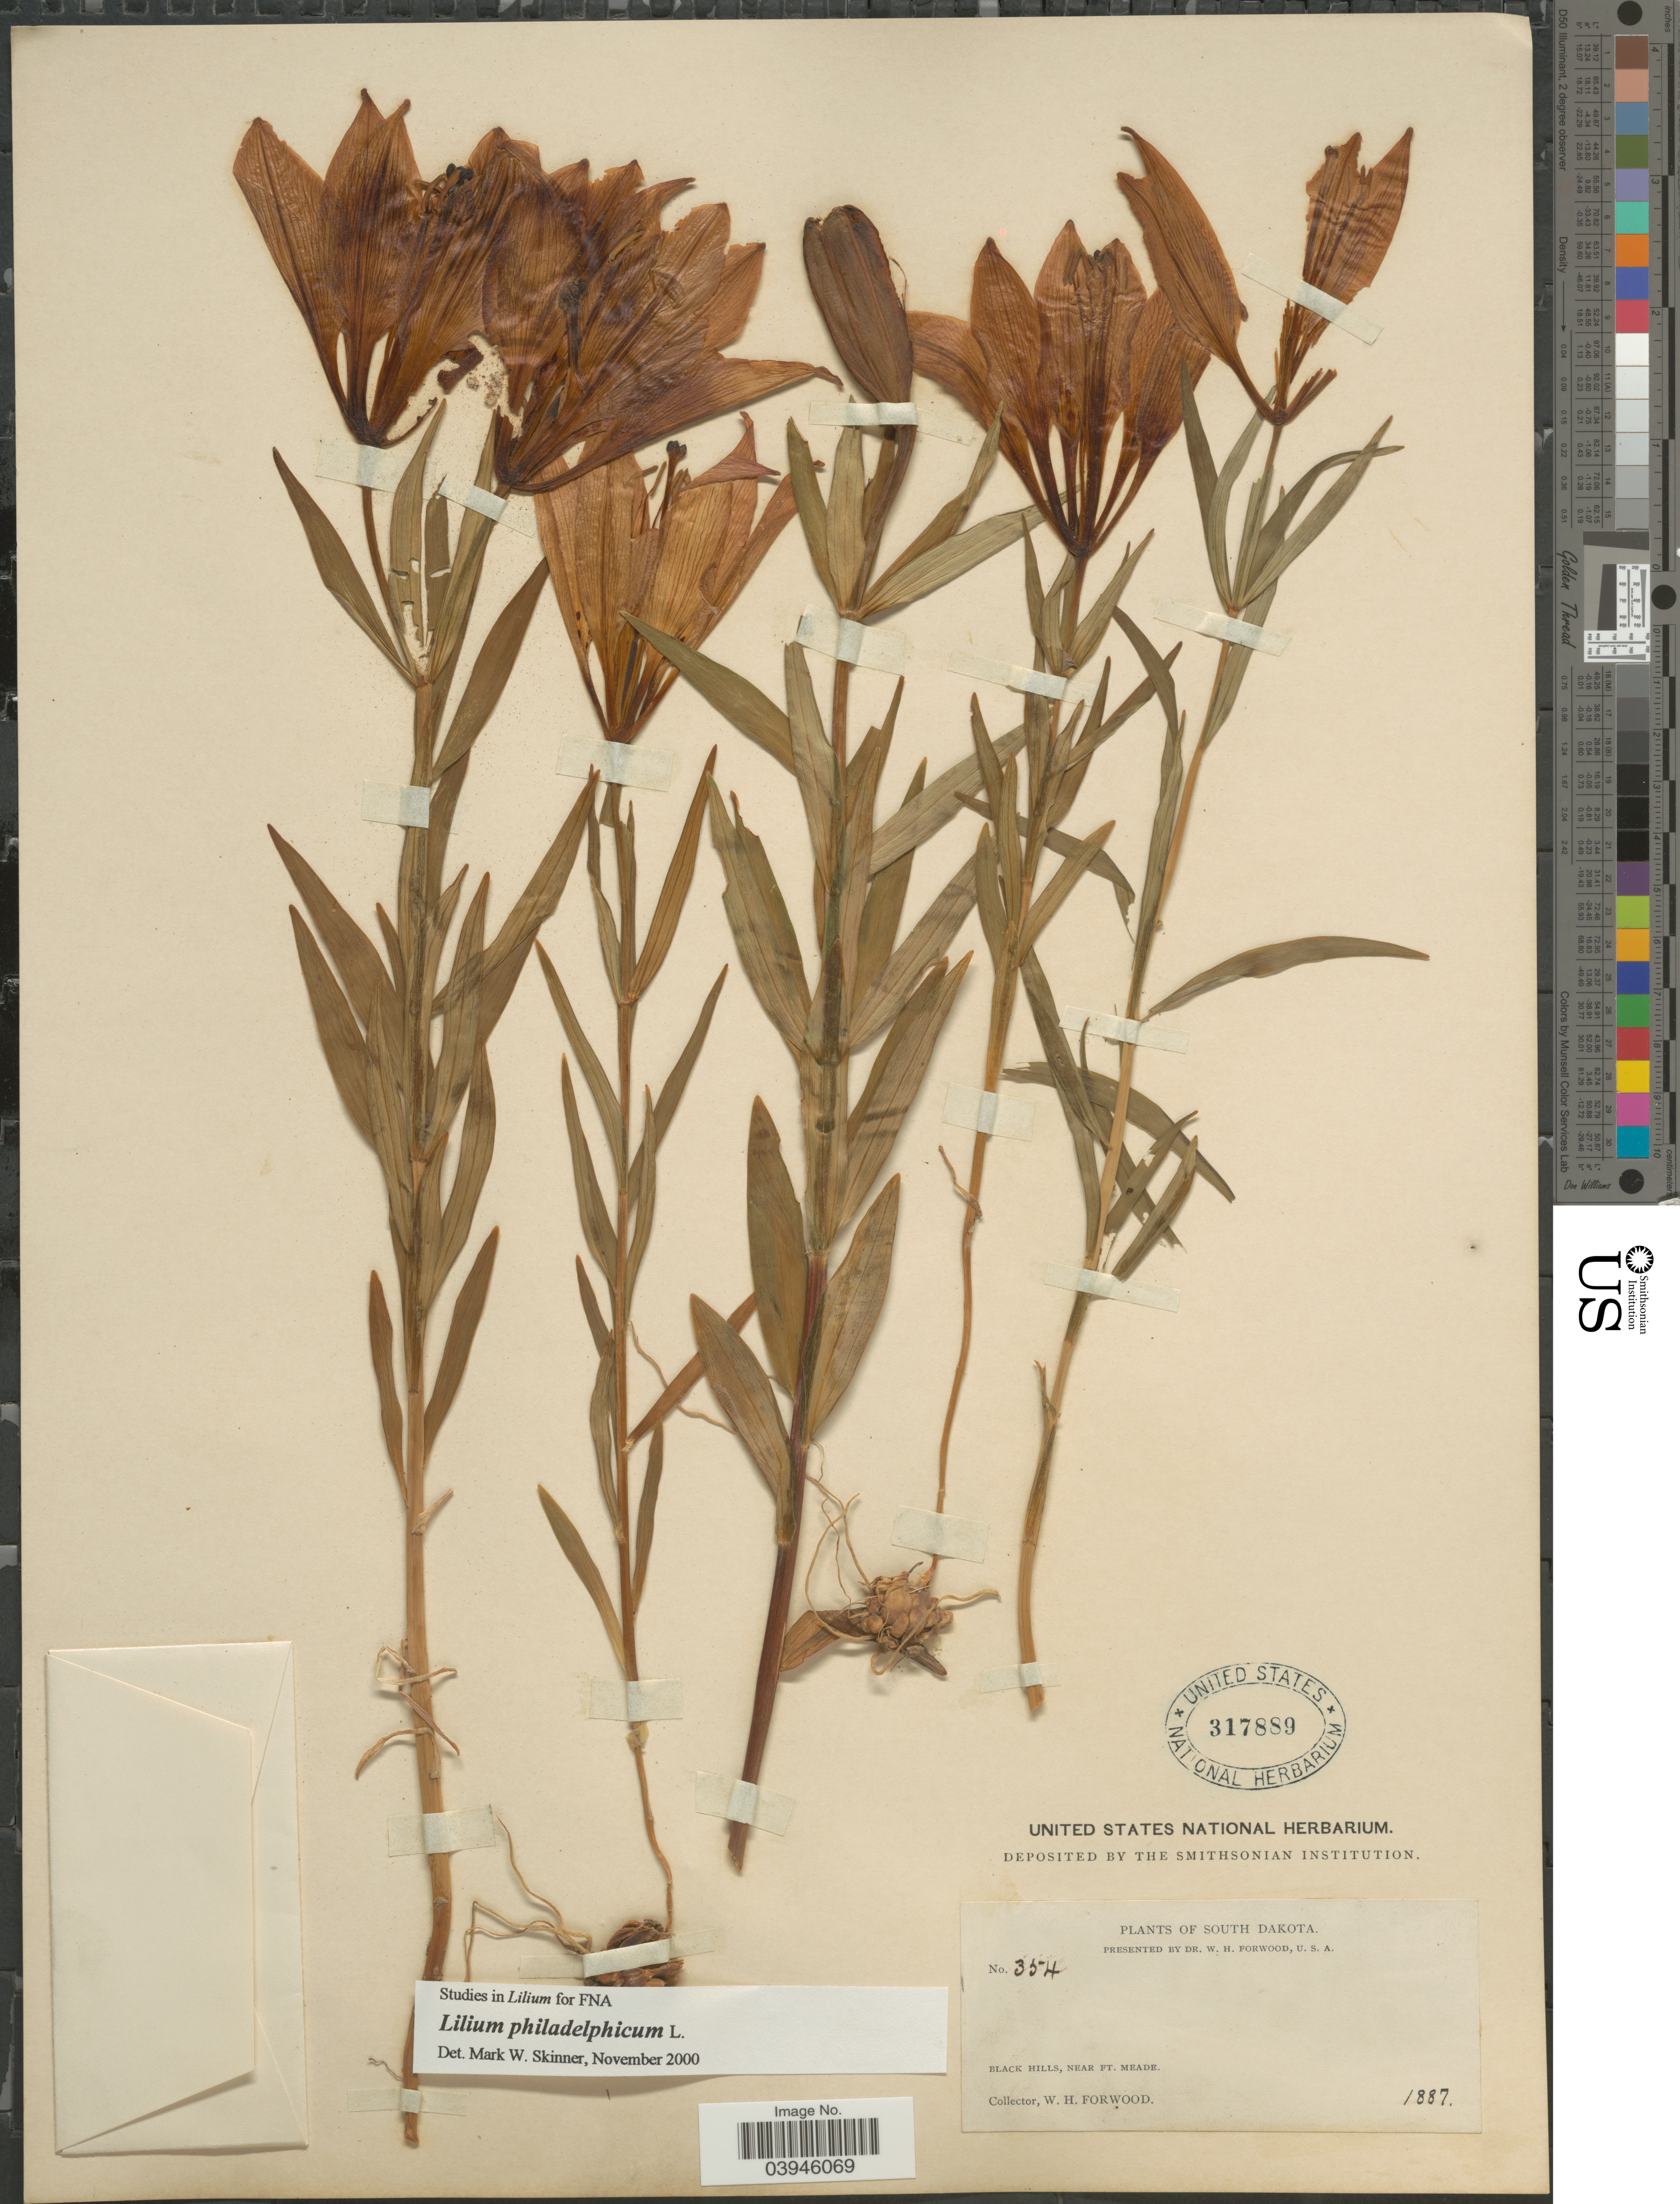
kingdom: Plantae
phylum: Tracheophyta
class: Liliopsida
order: Liliales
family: Liliaceae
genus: Lilium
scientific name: Lilium philadelphicum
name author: L.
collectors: W. Forwood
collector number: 354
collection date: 1887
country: United States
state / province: South Dakota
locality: Black Hills, near Ft. Meade.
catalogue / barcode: US 317889